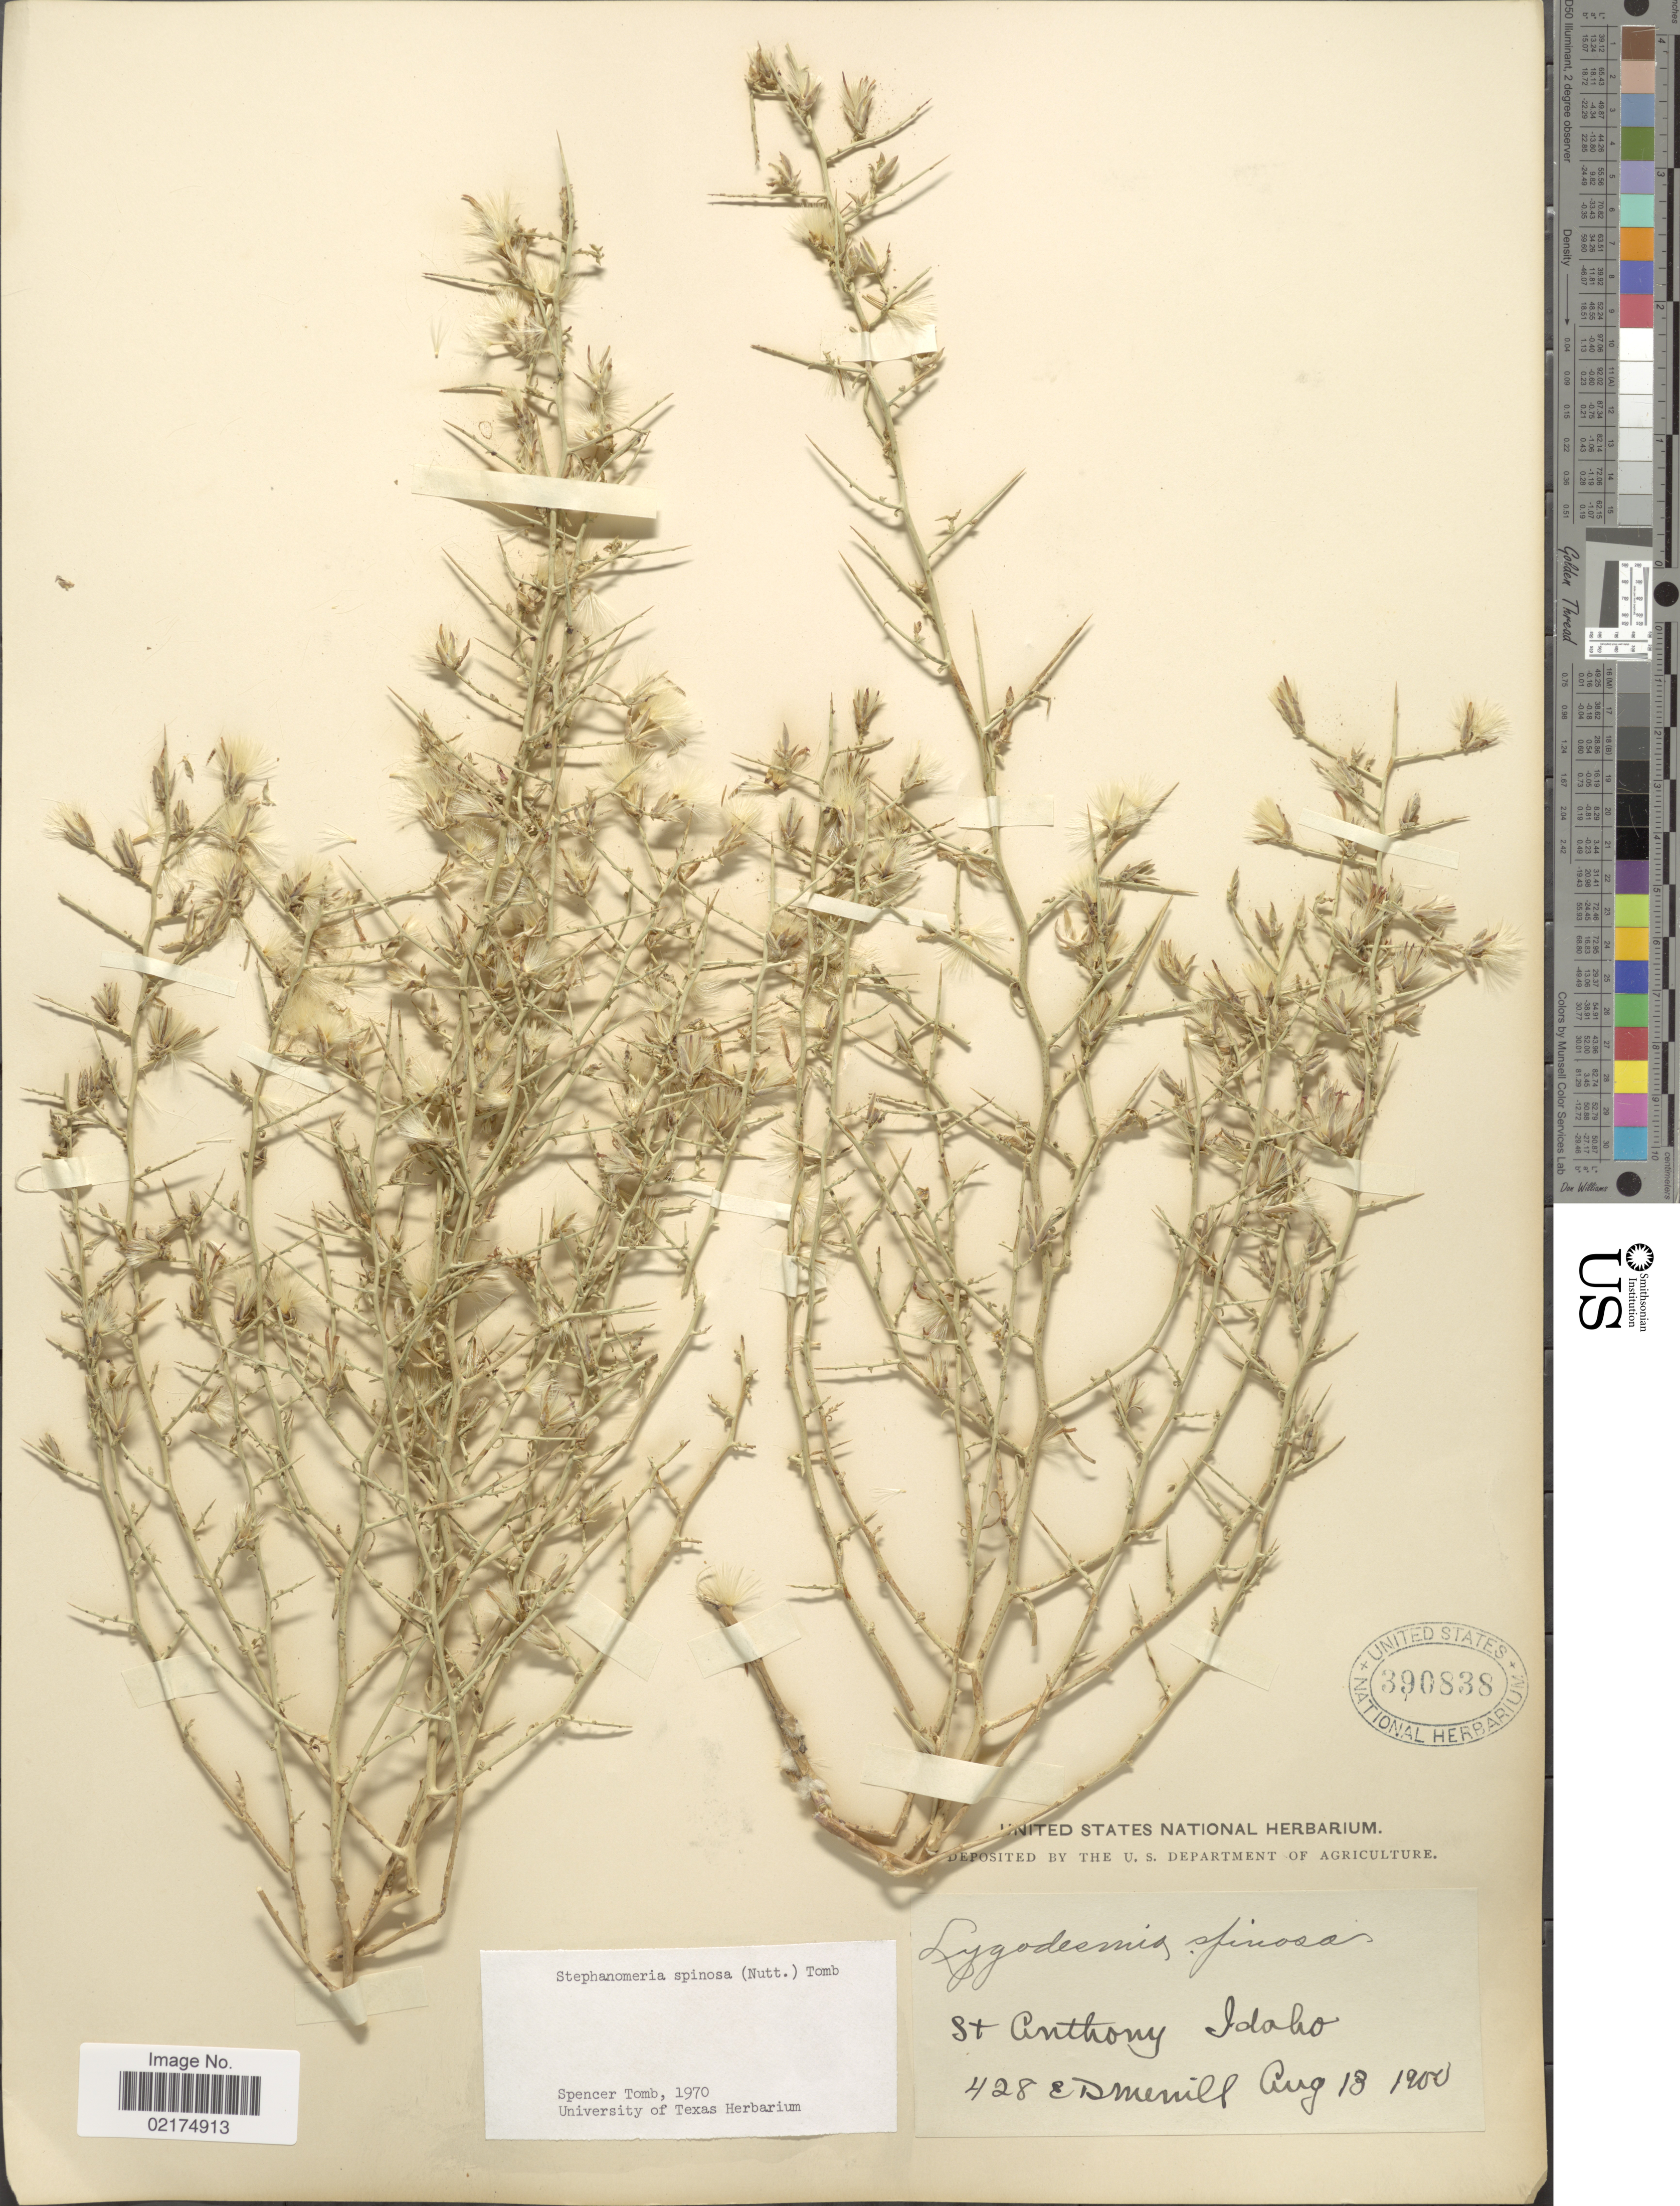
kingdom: Plantae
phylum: Tracheophyta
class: Magnoliopsida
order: Asterales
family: Asteraceae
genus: Pleiacanthus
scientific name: Pleiacanthus spinosus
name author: (Nutt.) Rydb.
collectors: E. D. Merrill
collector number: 428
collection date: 1900-08-13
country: United States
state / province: Idaho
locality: St. Anthony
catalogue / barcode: US 390838